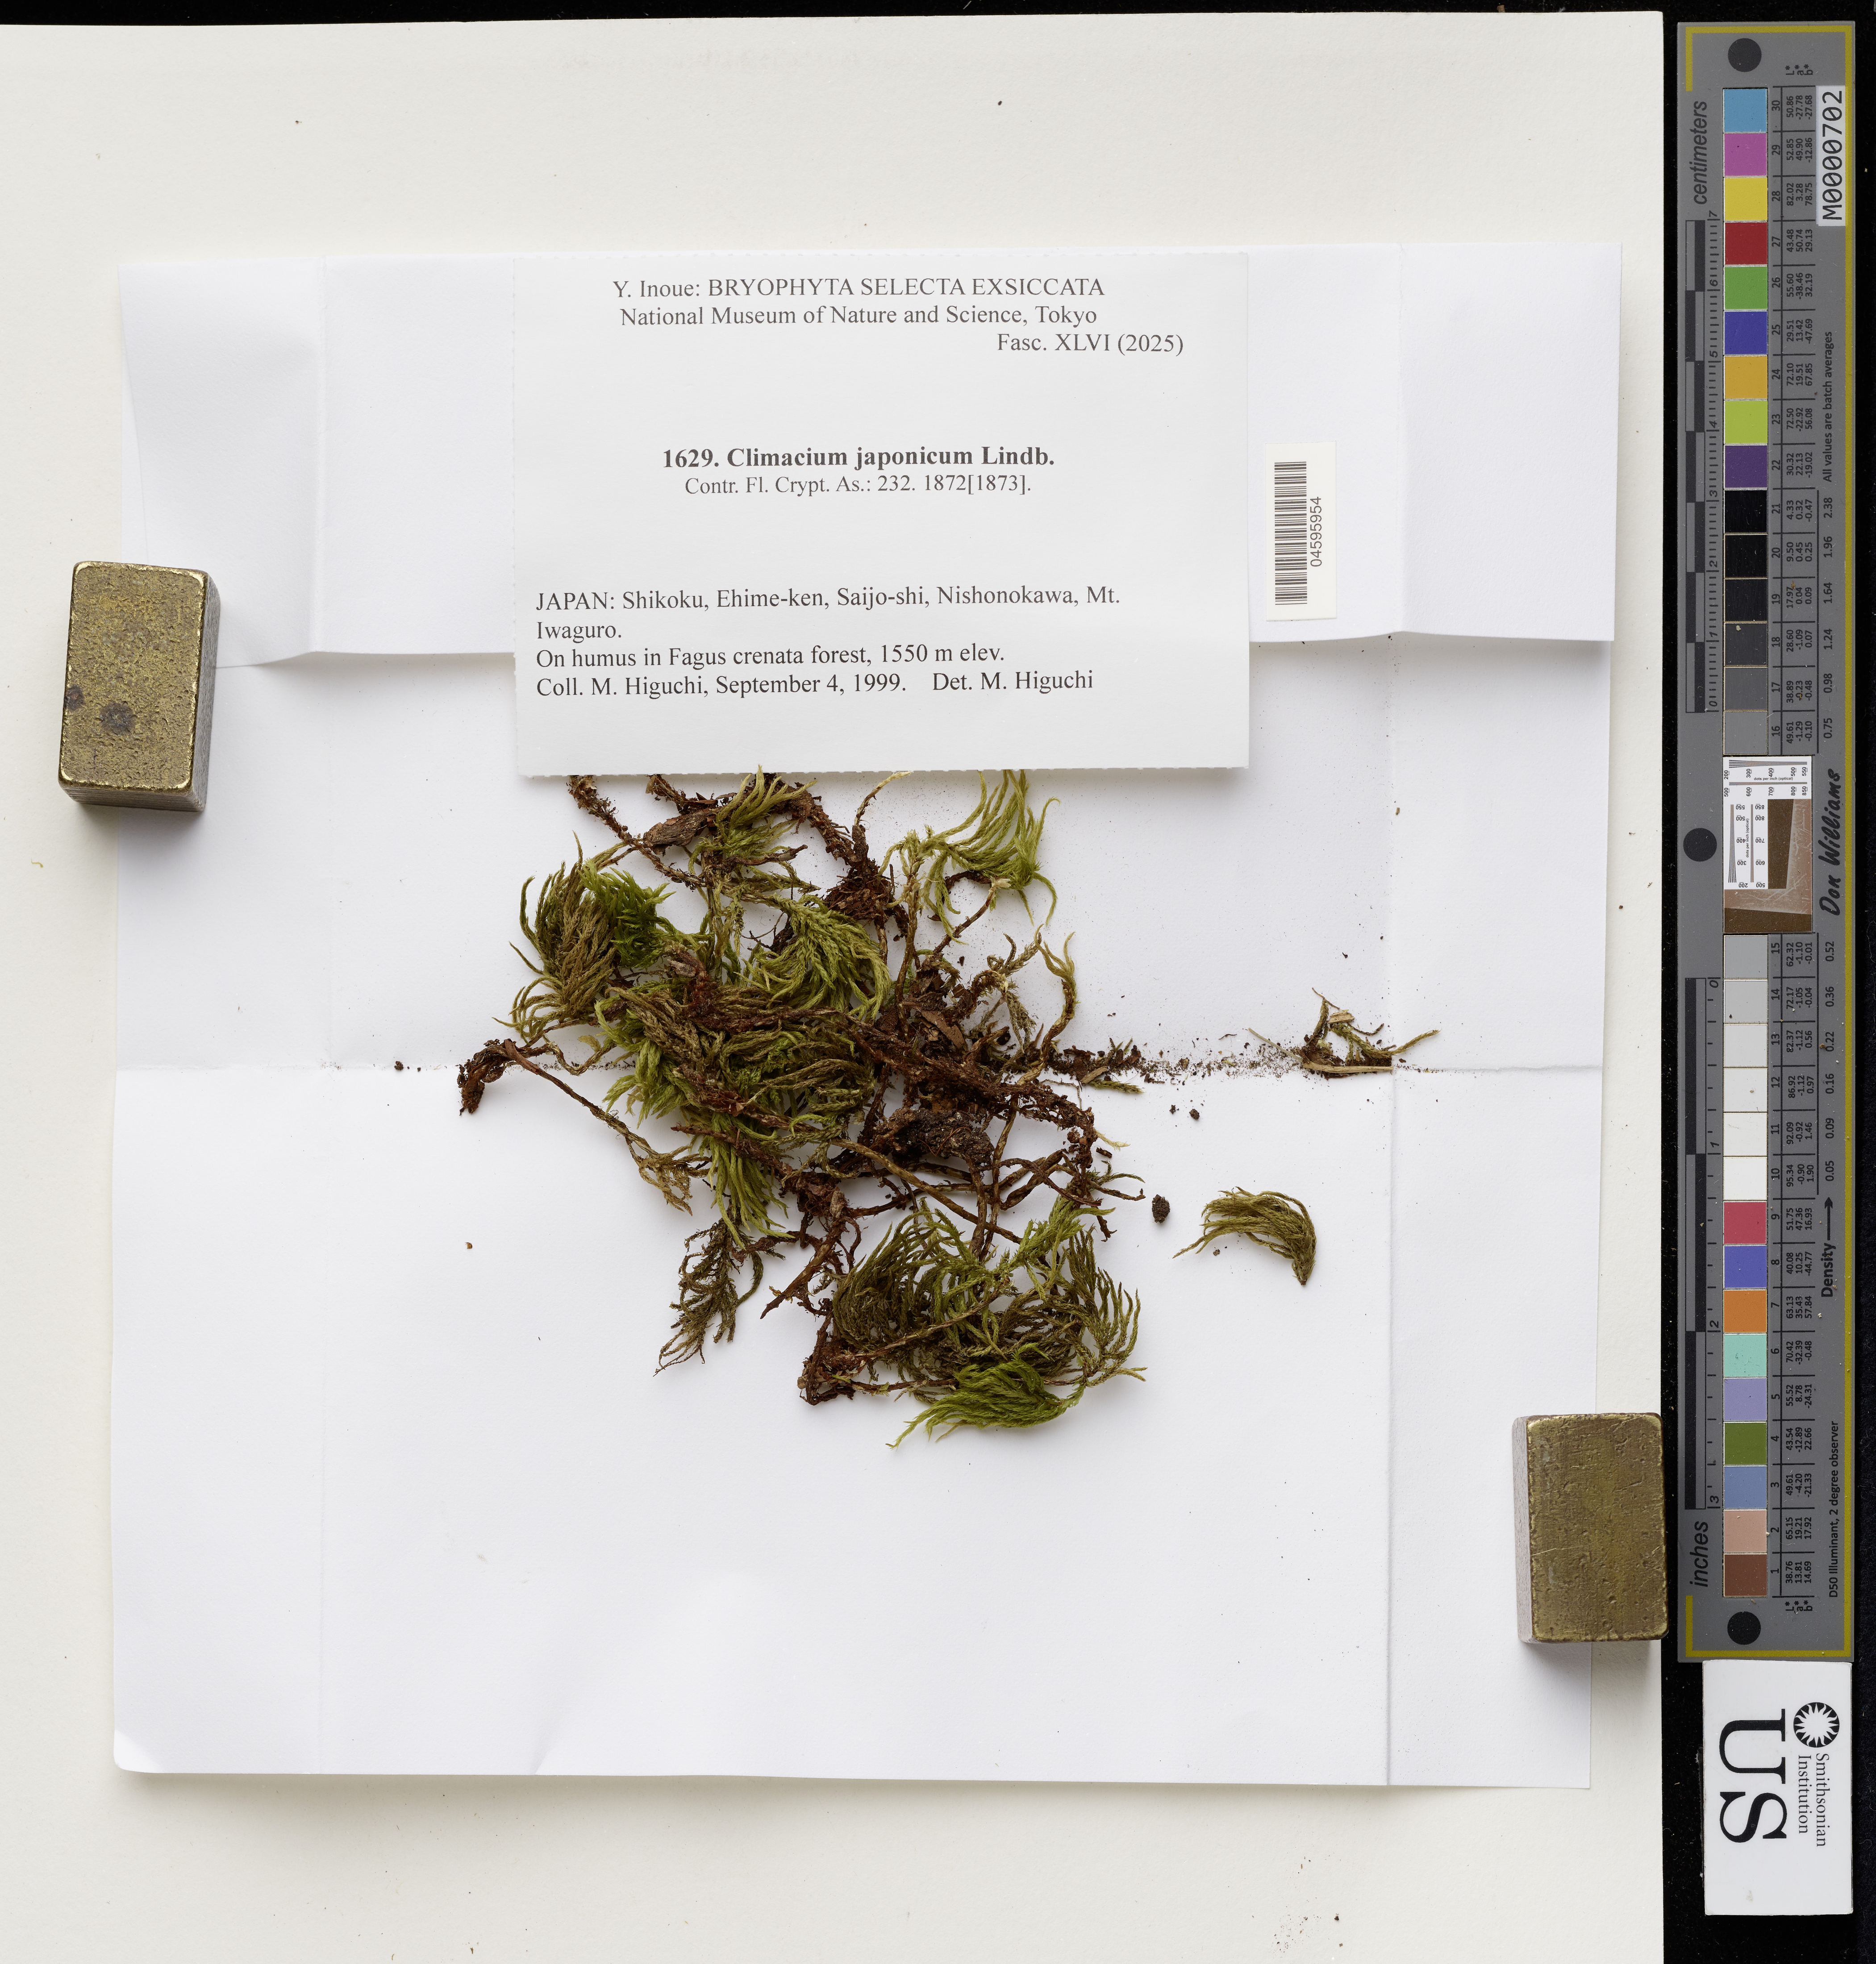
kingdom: Plantae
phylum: Bryophyta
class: Bryopsida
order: Hypnales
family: Climaciaceae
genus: Climacium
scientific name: Climacium japonicum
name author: Lindb.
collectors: M. Higuchi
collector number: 1629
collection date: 1999-09-04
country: Japan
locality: Shikoku, Ehime-ken, Saijo-shi, Nishonokawa, Mt. Iwaguro.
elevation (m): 1550